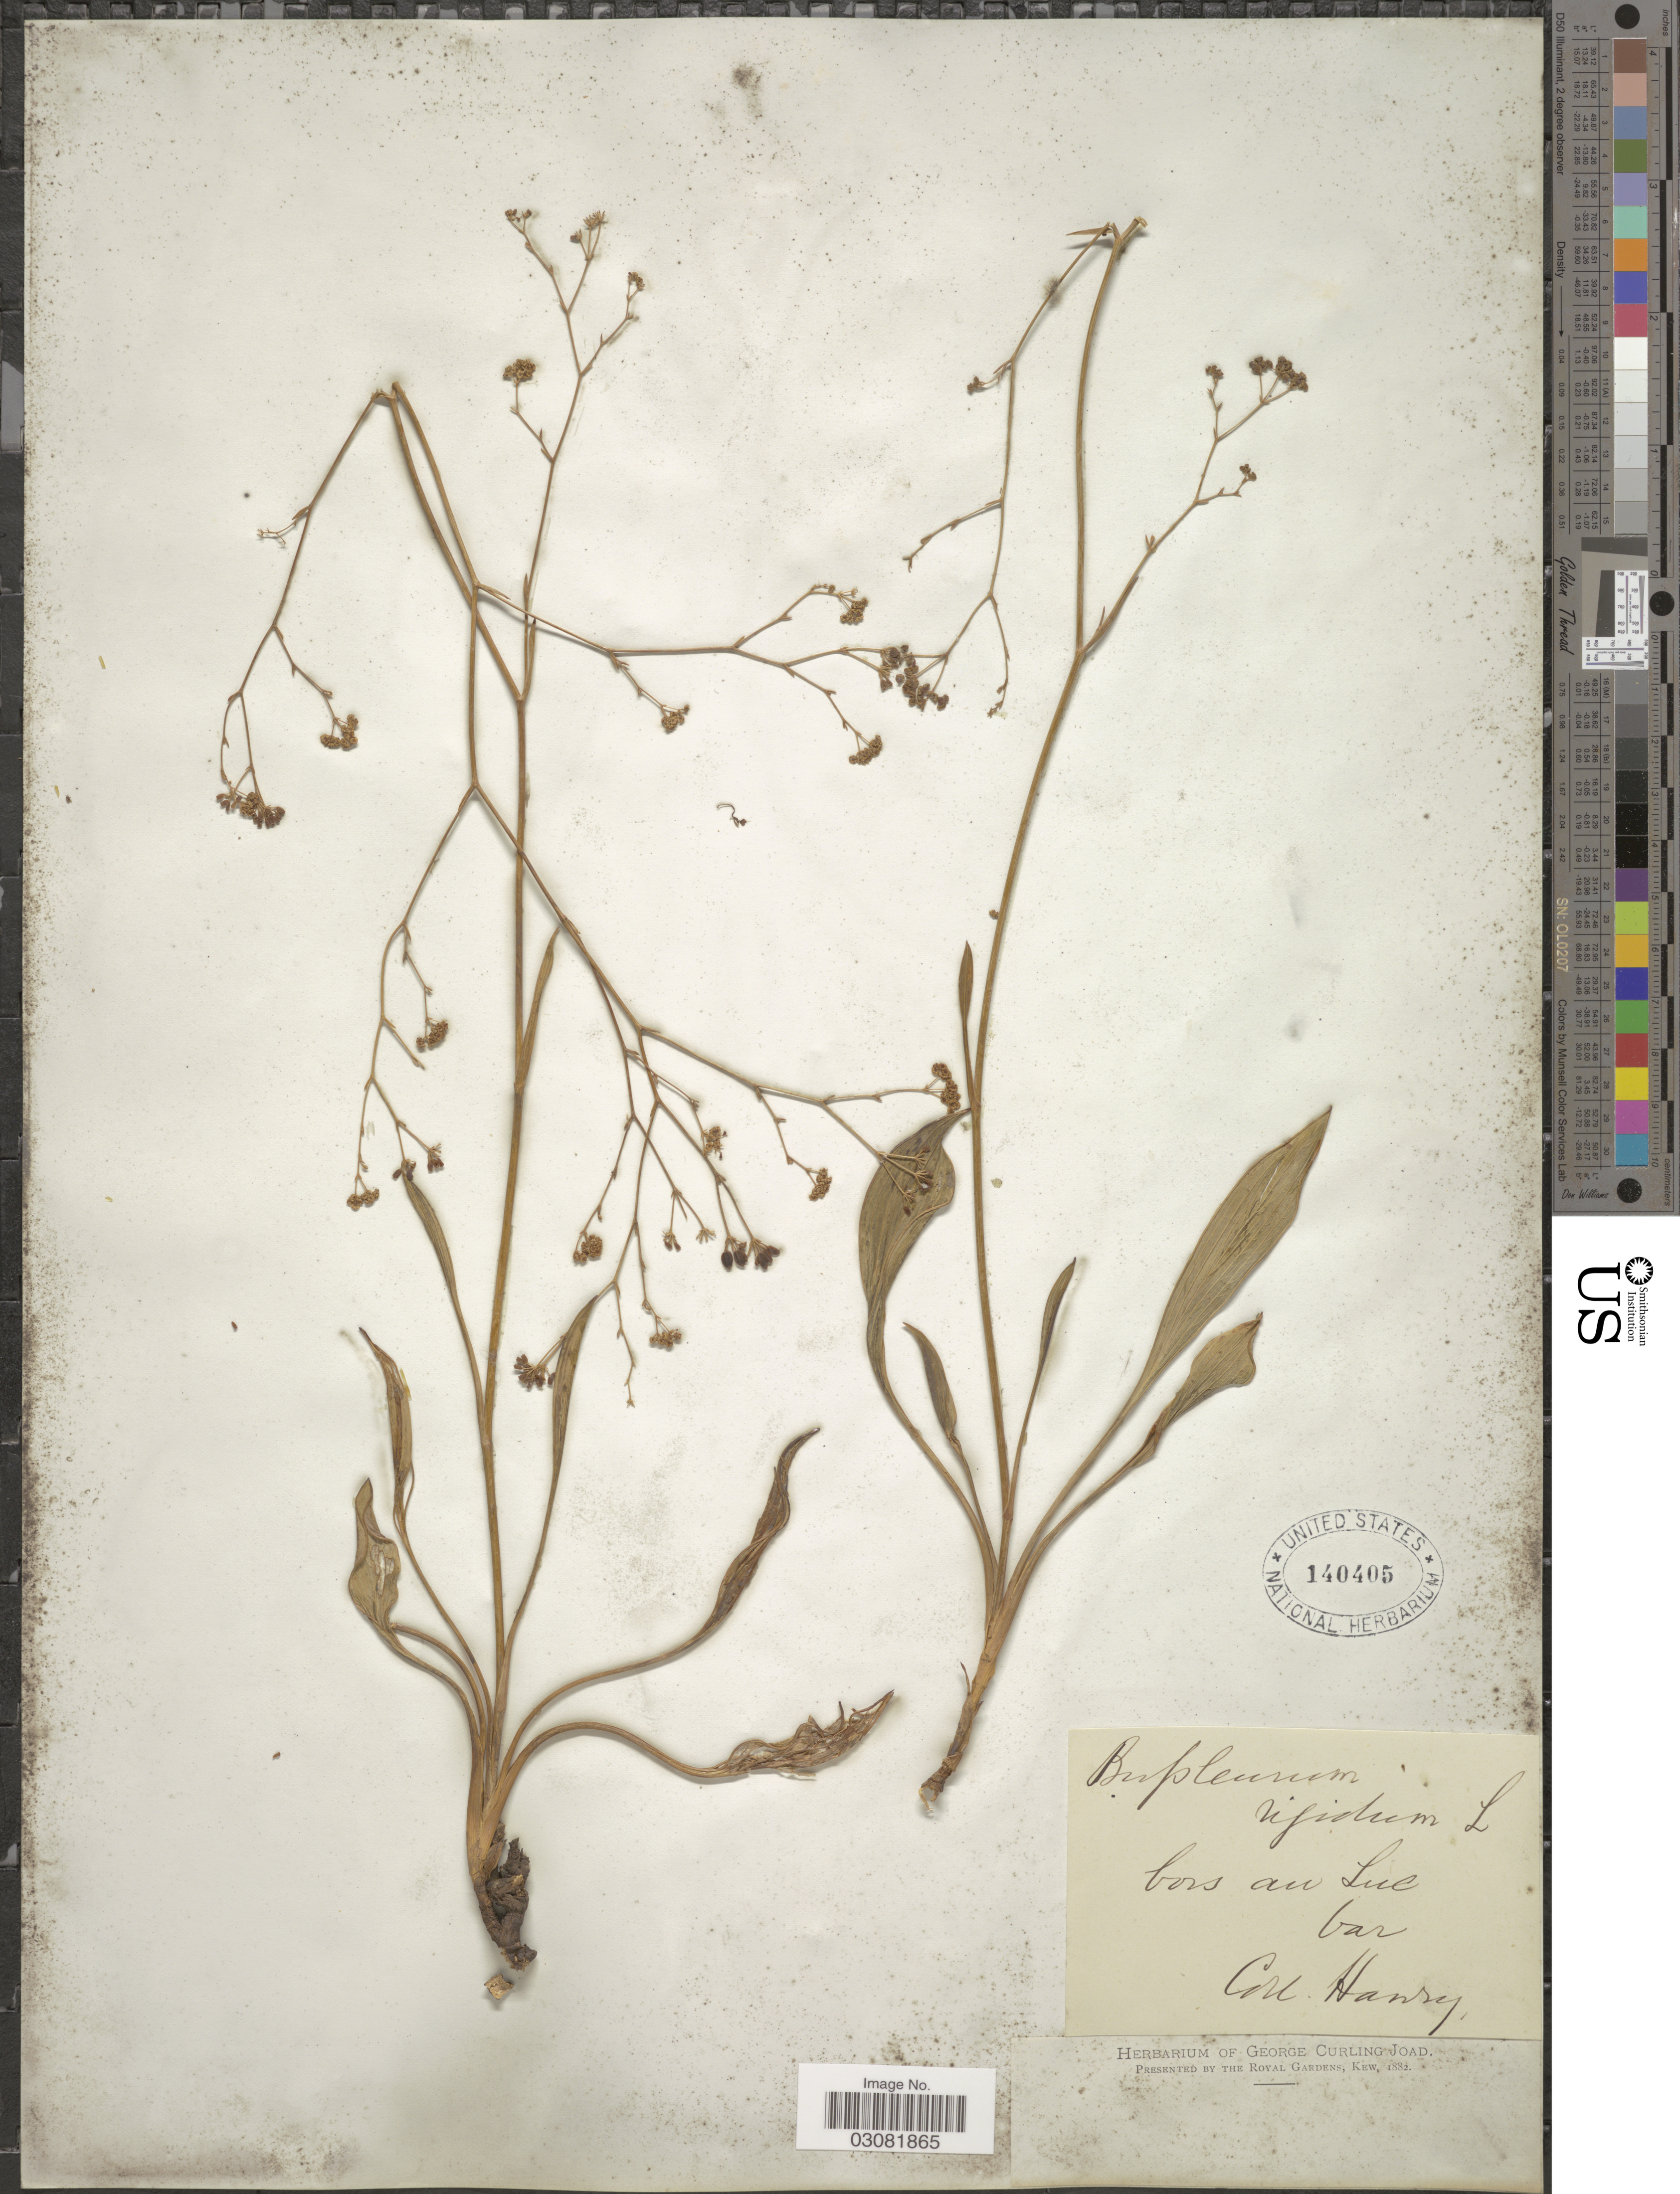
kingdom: Plantae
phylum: Tracheophyta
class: Magnoliopsida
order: Apiales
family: Apiaceae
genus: Bupleurum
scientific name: Bupleurum rigidum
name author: L.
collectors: -. Hanry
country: France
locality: Bois au Luc Var.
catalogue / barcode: US 140405